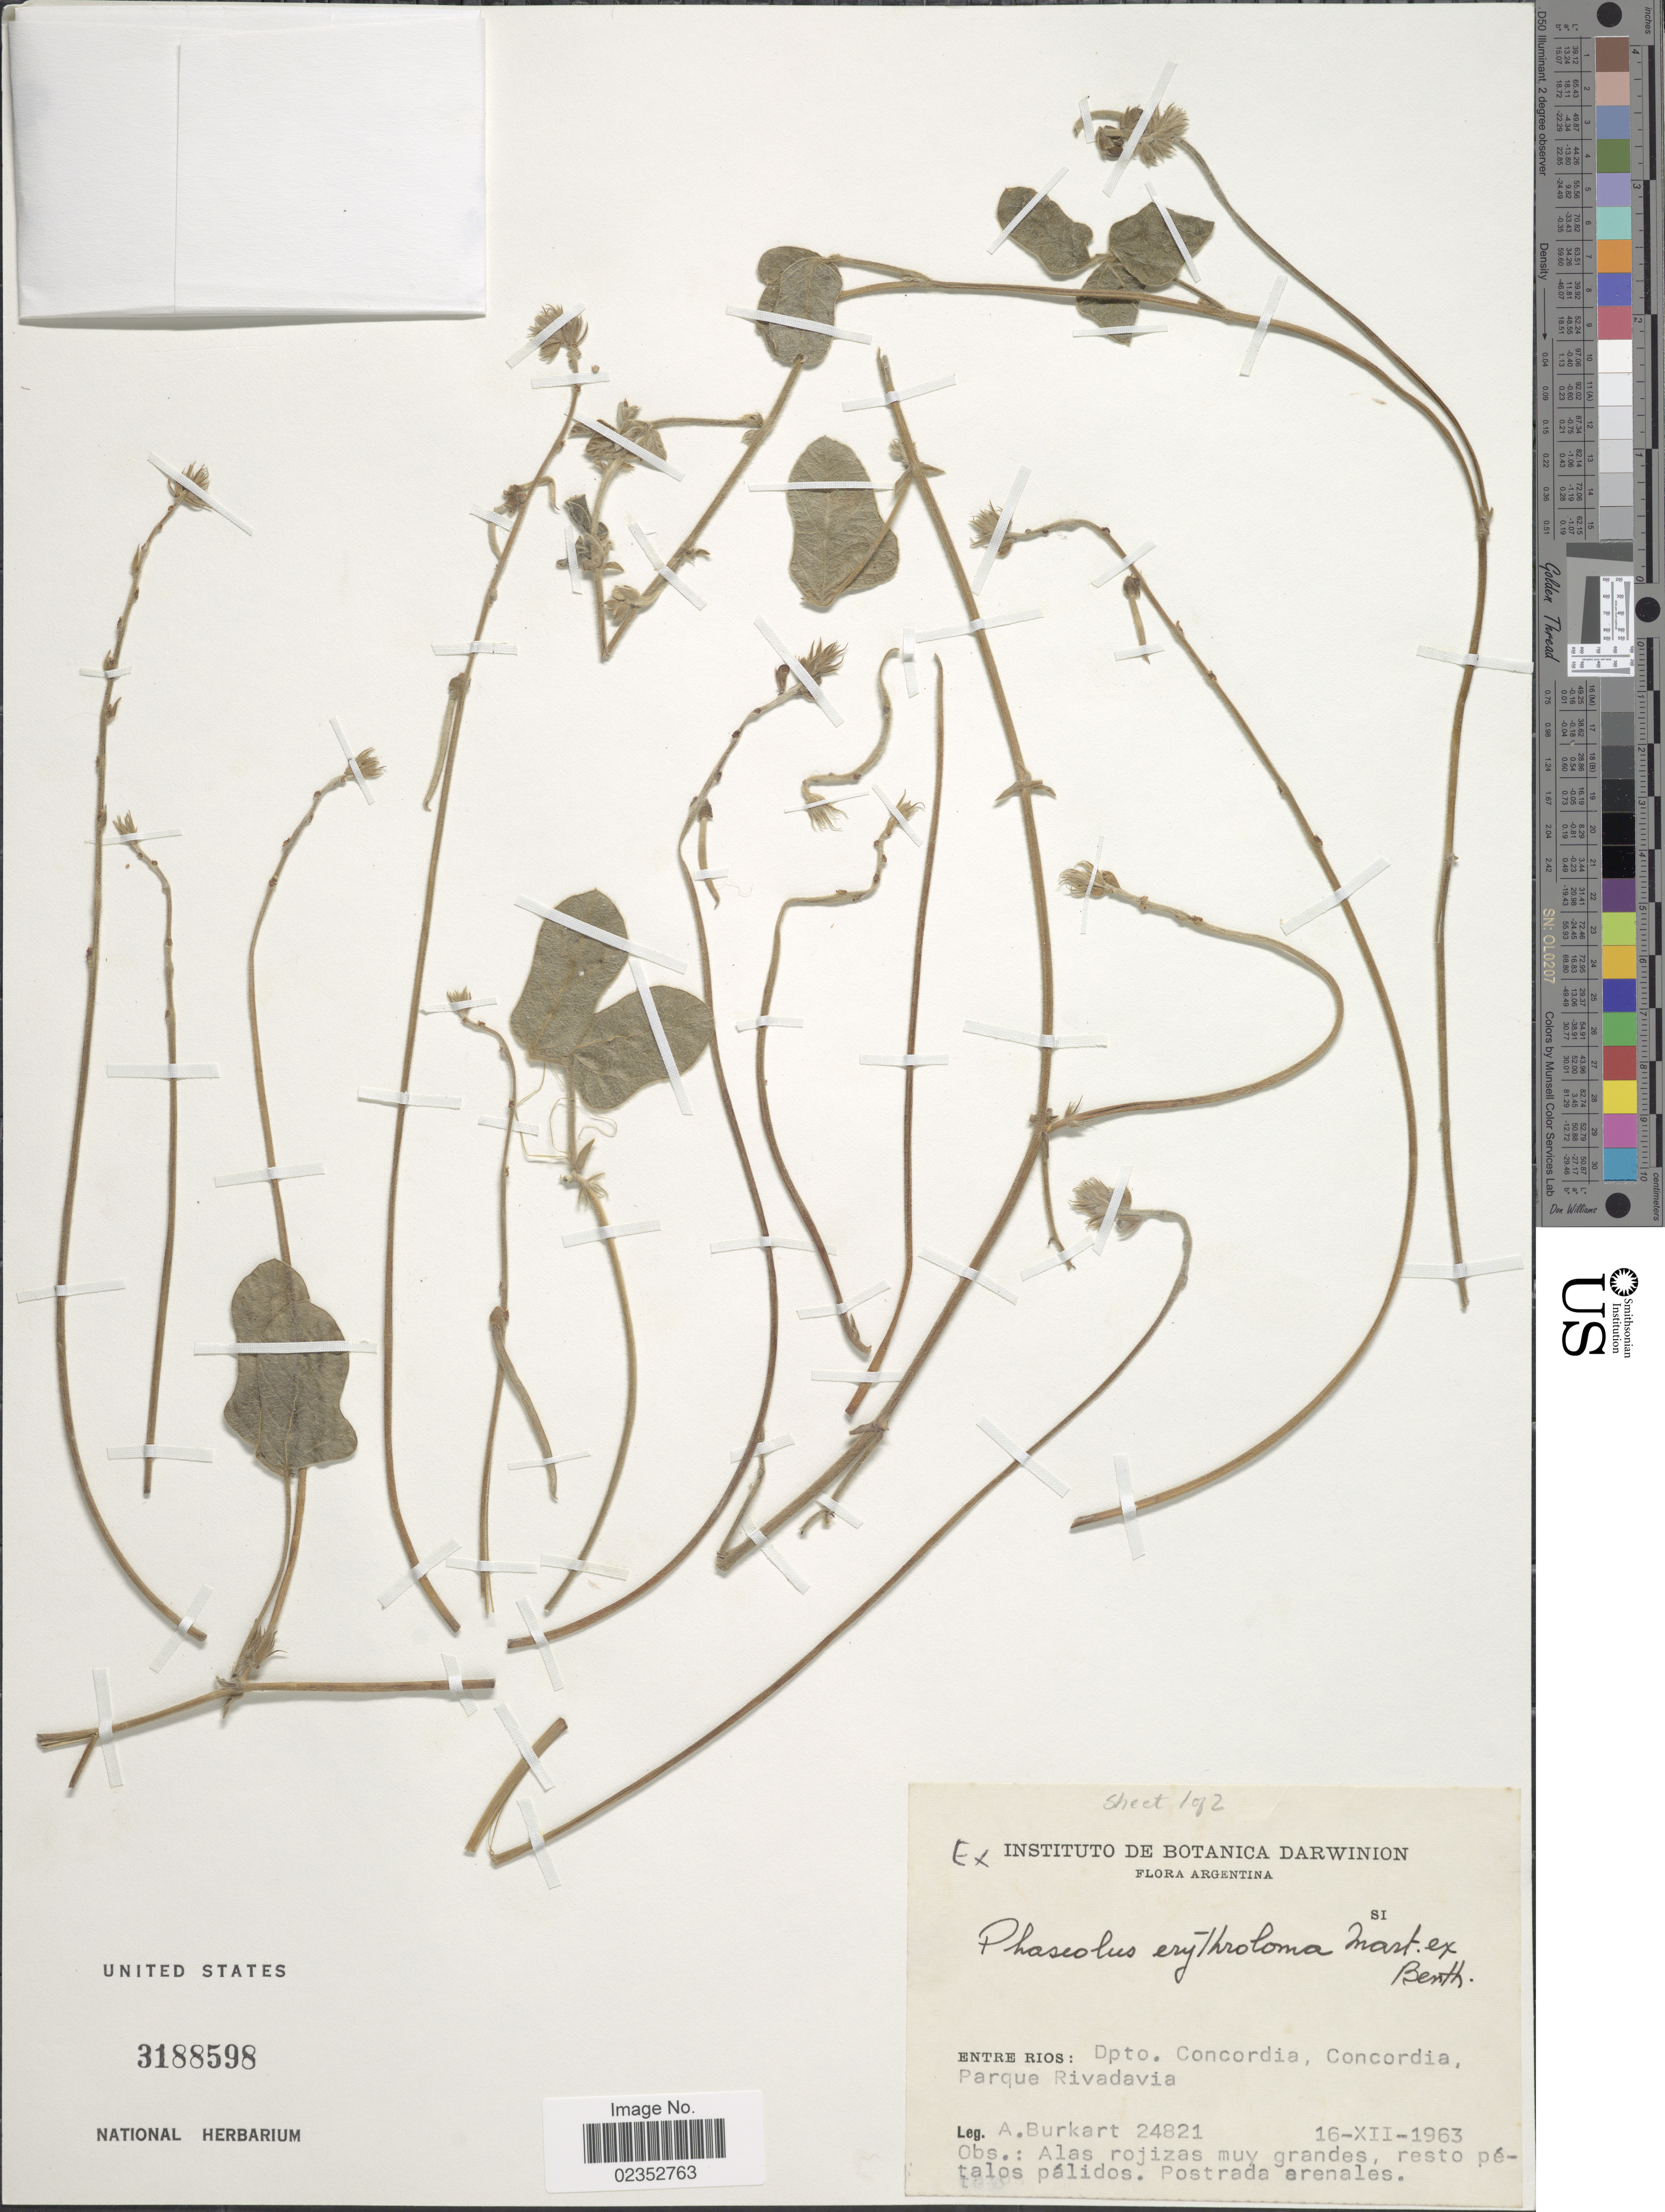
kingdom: Plantae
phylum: Tracheophyta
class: Magnoliopsida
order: Fabales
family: Fabaceae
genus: Macroptilium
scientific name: Macroptilium erythroloma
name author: (Mart. ex Benth.) Urb.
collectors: A. E. Burkart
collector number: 24821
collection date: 1963-12-16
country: Argentina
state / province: Entre Rios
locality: Dpto. Concordia, Concordia, Parque Rivadavia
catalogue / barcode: US 3188598